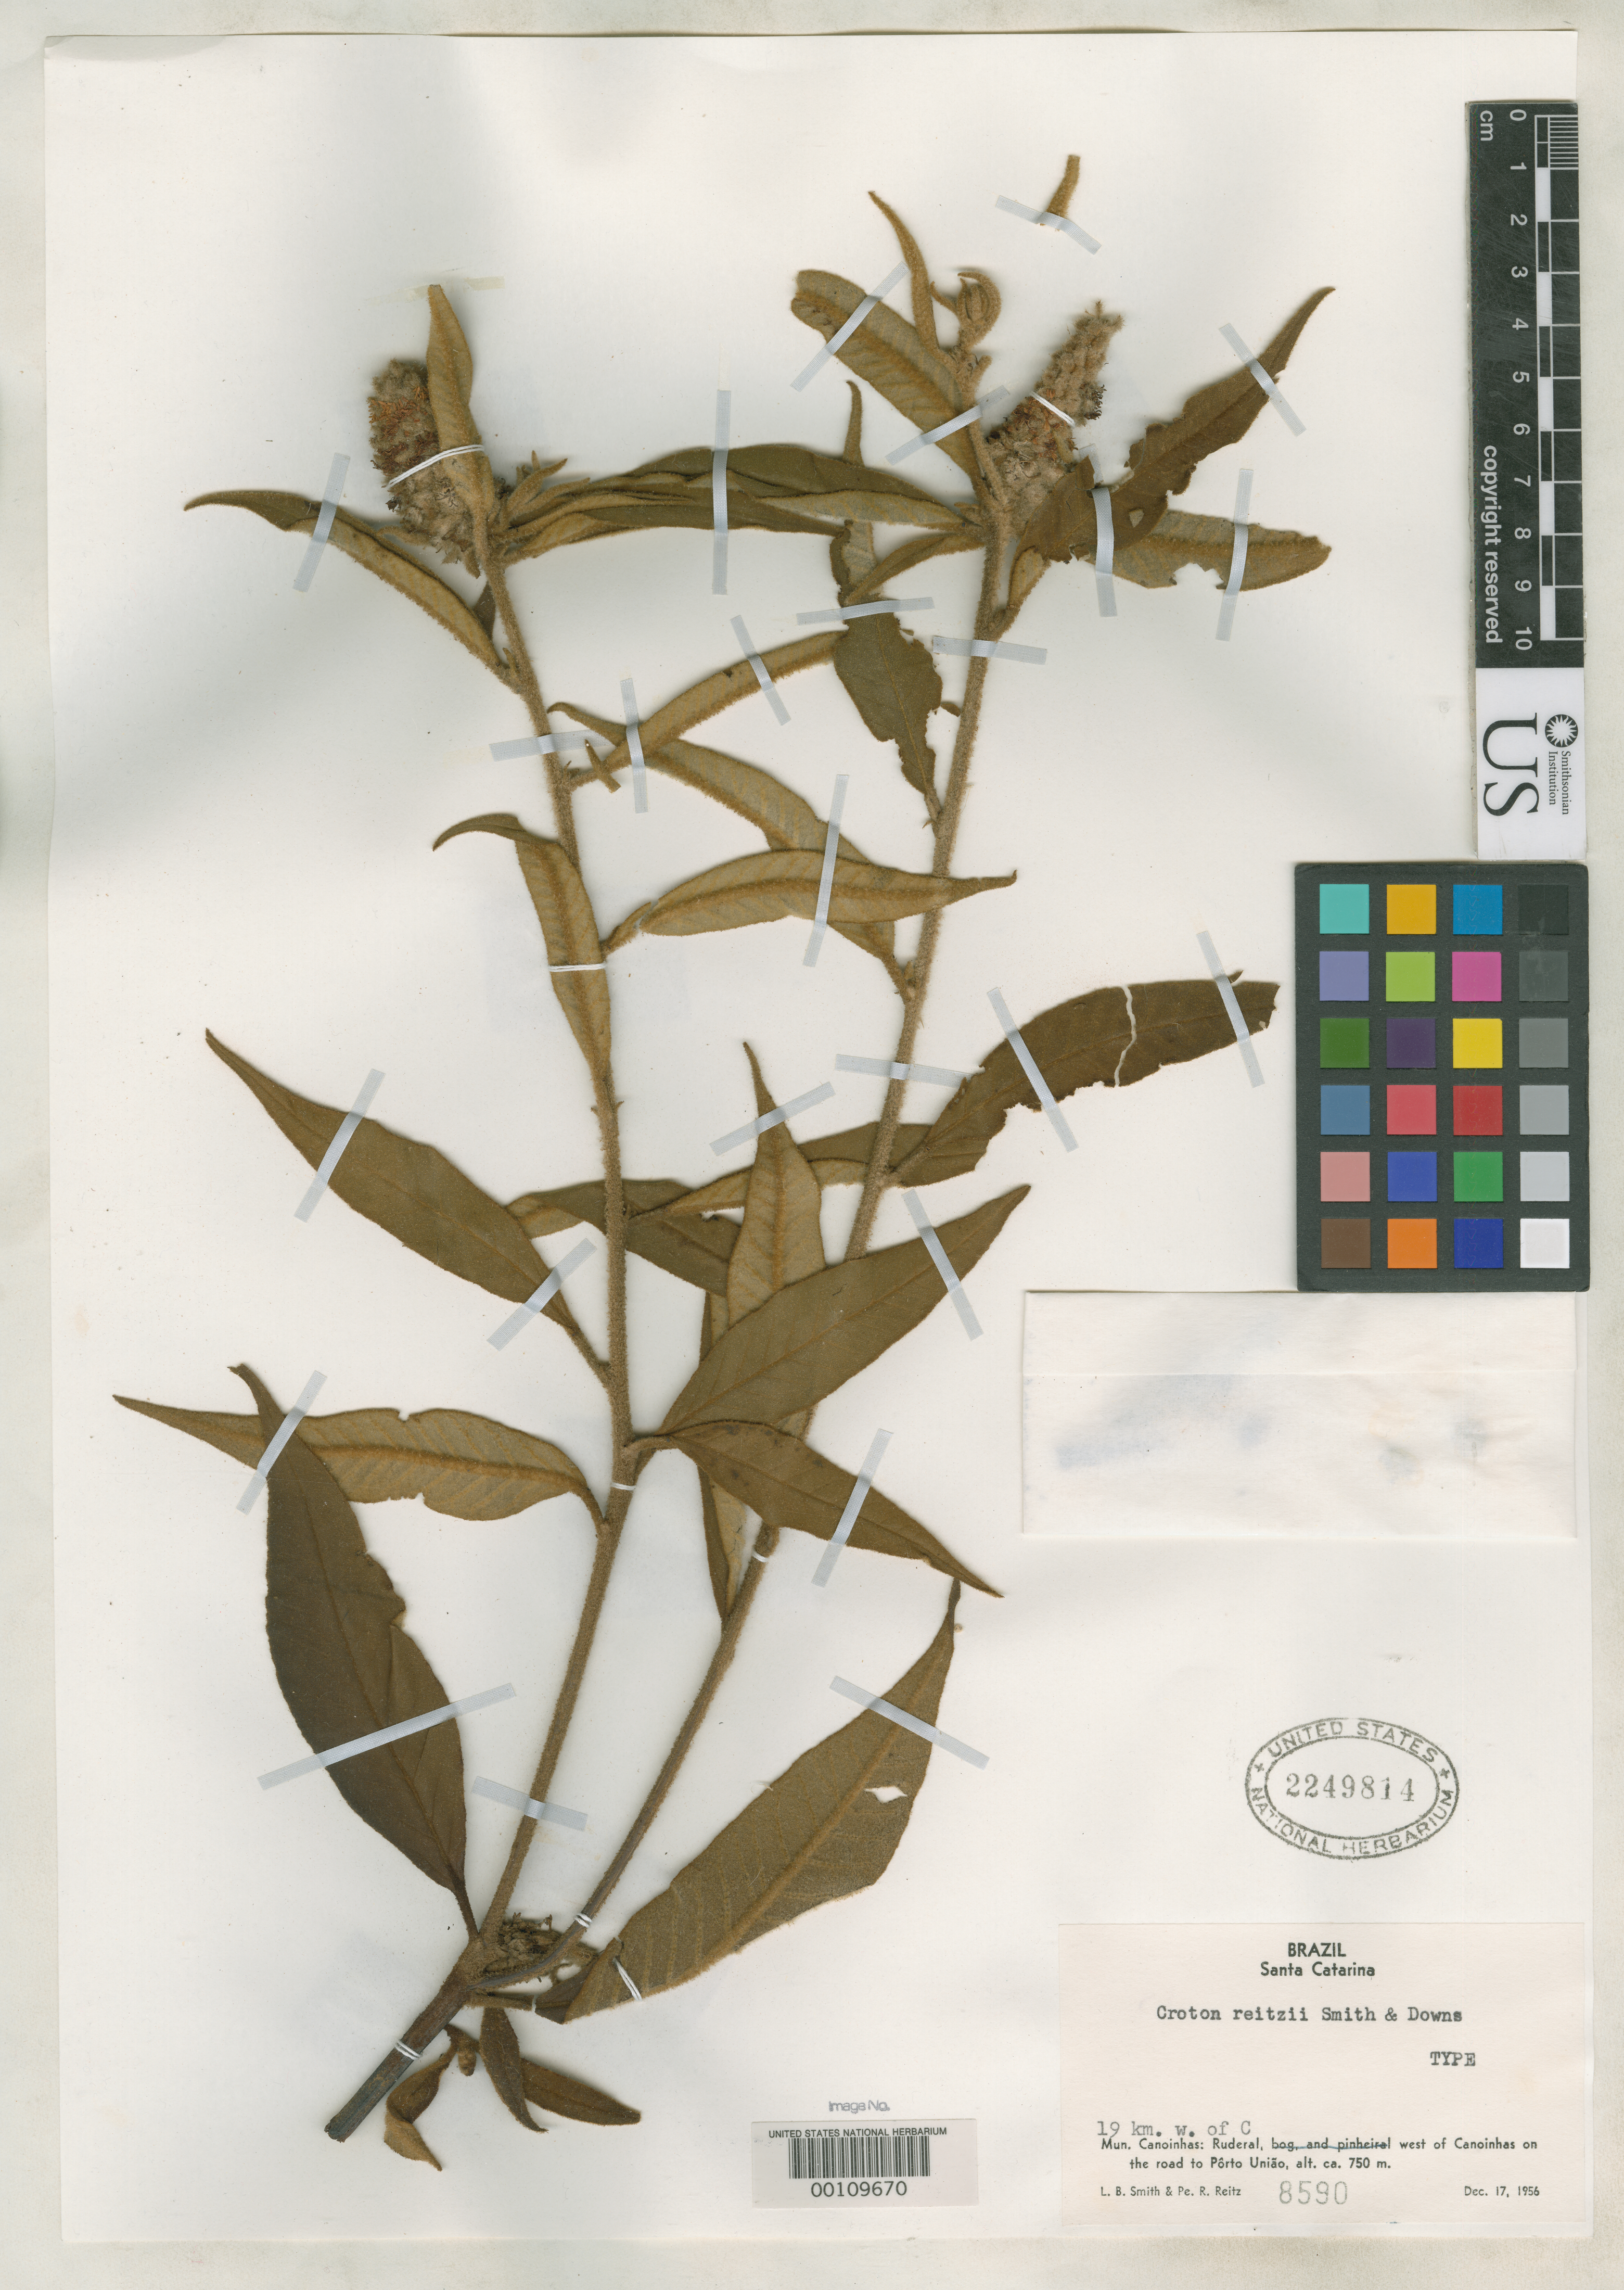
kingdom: Plantae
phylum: Tracheophyta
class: Magnoliopsida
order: Malpighiales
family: Euphorbiaceae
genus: Croton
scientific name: Croton reitzii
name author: L.B. Sm. & Downs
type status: Holotype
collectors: L. Smith & R. Reitz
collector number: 8590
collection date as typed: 17 Dec 1956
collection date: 1956-12-17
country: Brazil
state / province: Santa Catarina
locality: West of Canoinhas on Road Topuerto Uniao.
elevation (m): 750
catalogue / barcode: US 2249814